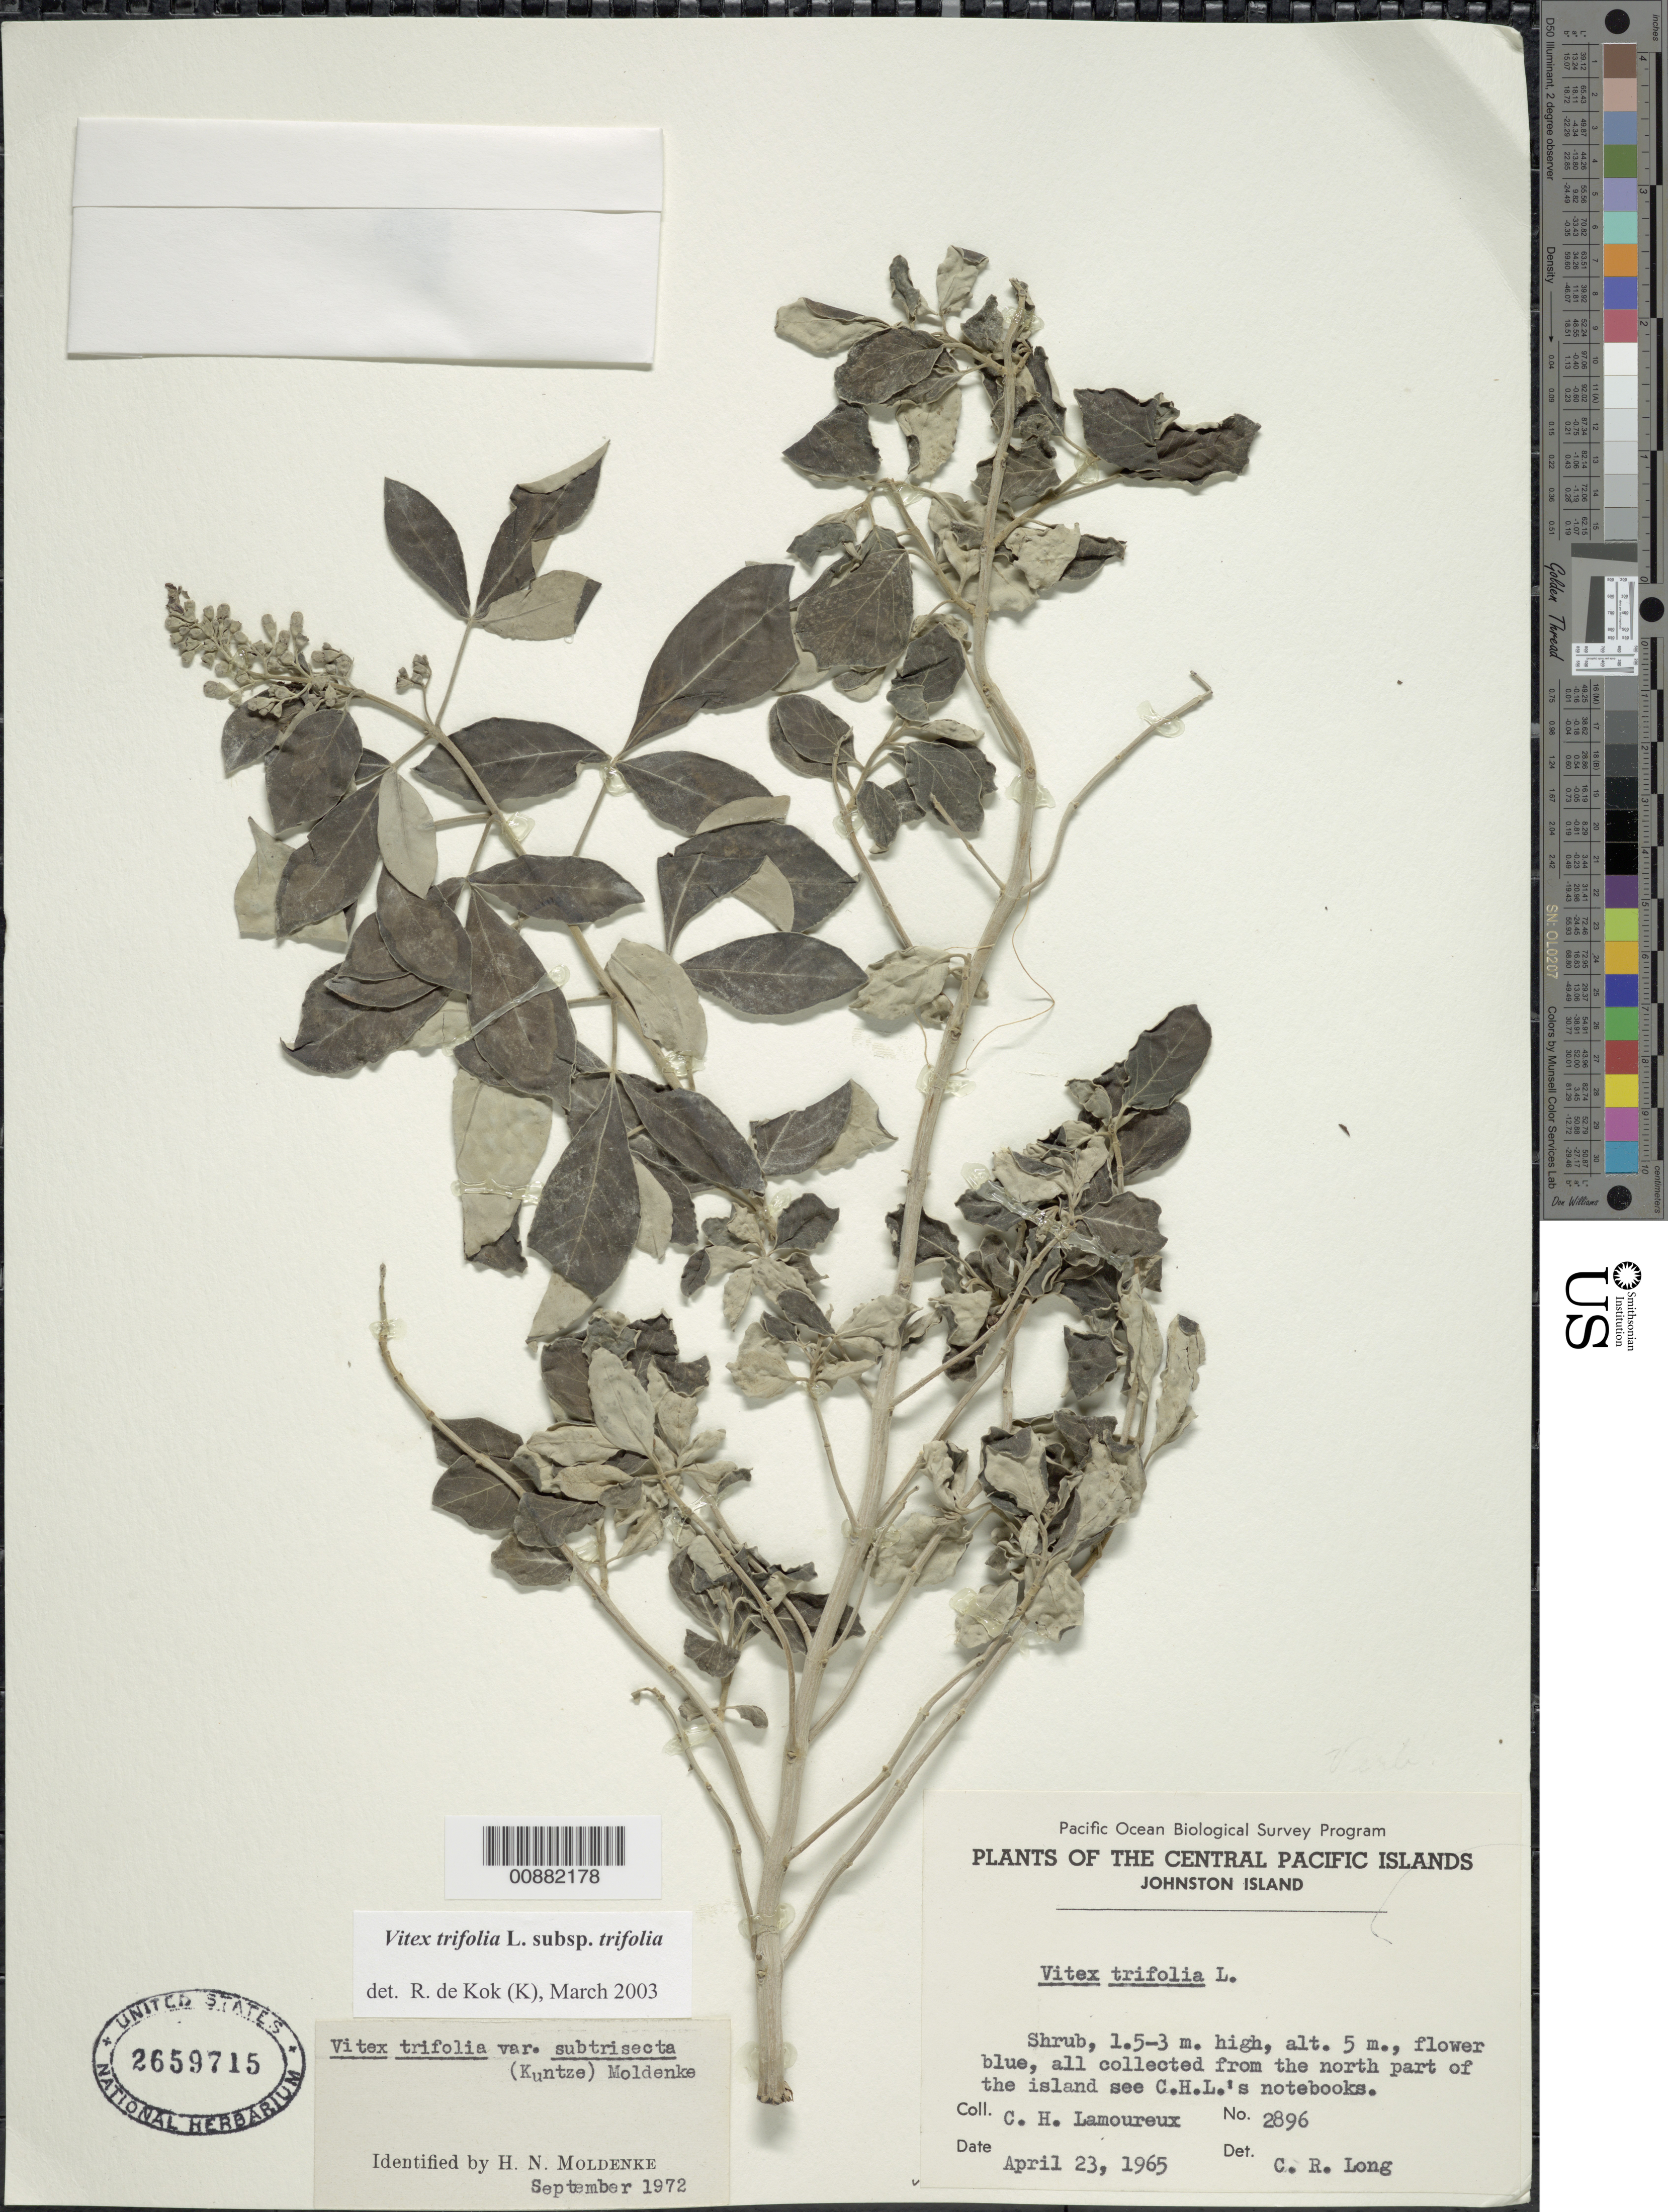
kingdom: Plantae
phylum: Tracheophyta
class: Magnoliopsida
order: Lamiales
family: Lamiaceae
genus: Vitex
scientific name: Vitex trifolia var. trifolia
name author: L.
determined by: Kok, R. de, (K)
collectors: C. H. Lamoureux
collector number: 2896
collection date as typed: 23 Apr 1965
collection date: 1965-04-23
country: U.S. Administered Pacific Islands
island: Johnston Atoll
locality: North side of the island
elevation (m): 5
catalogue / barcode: US 2659715